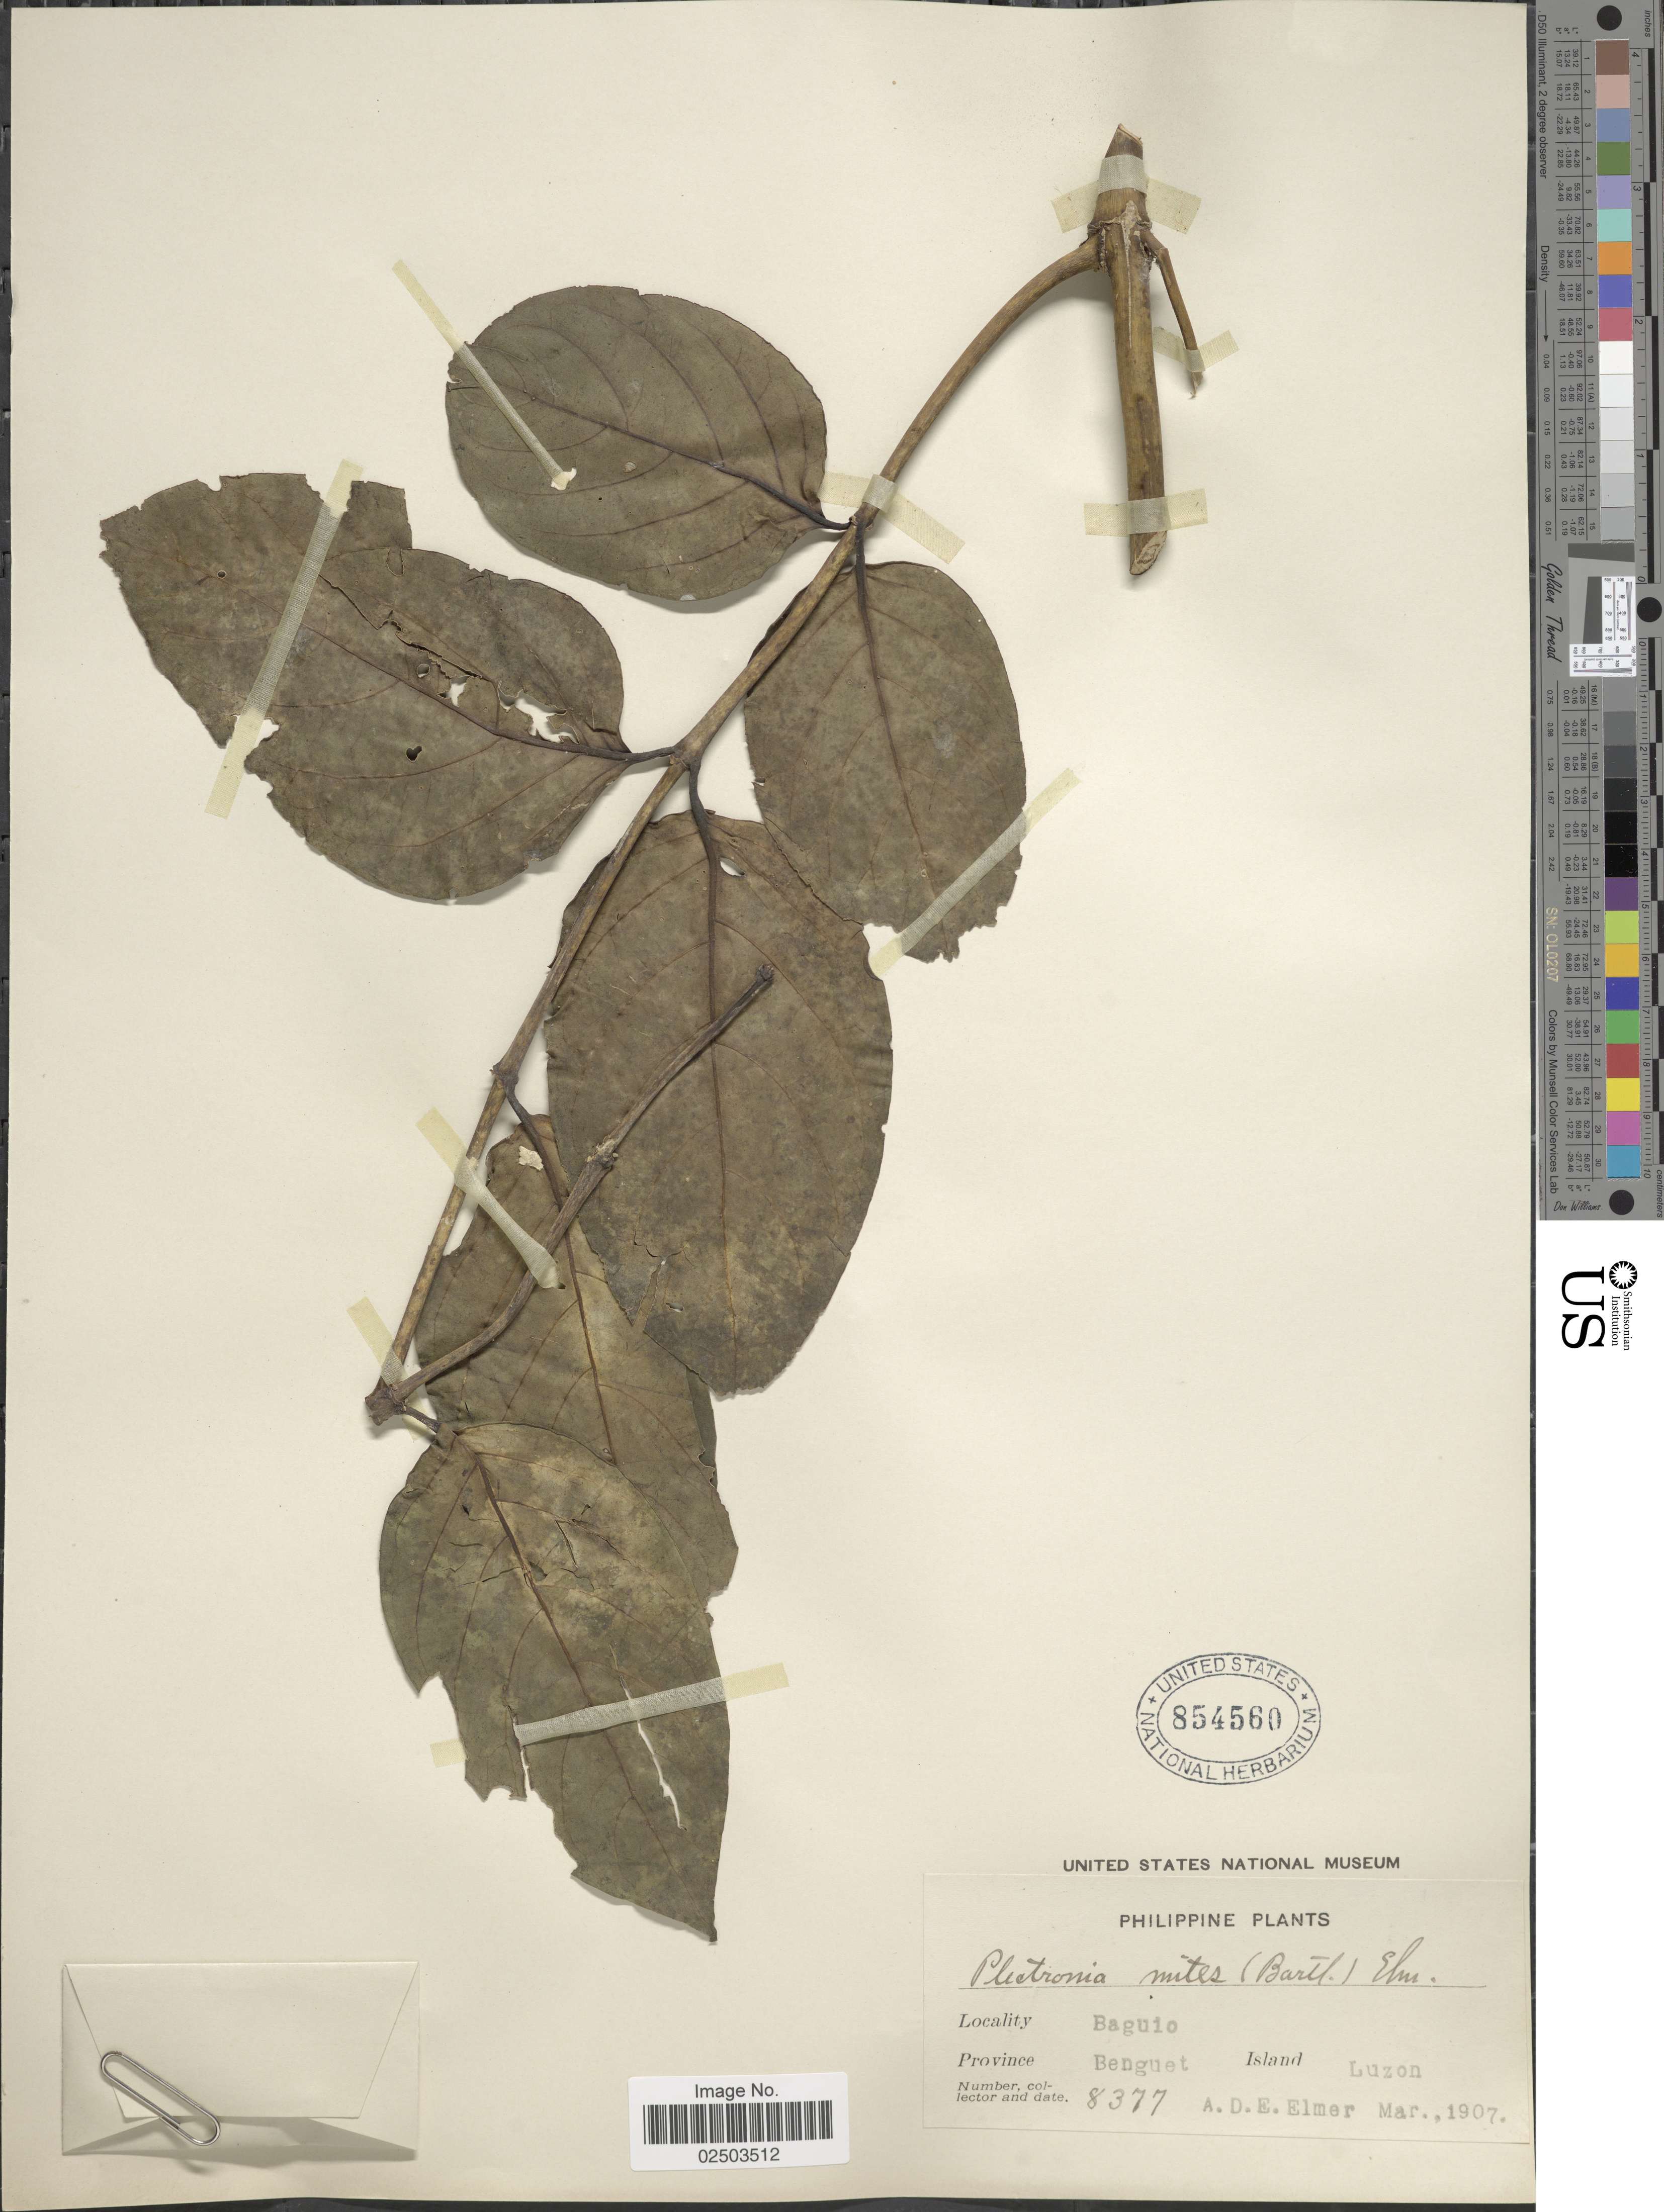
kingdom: Plantae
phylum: Tracheophyta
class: Magnoliopsida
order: Gentianales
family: Rubiaceae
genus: Canthium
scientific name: Canthium monstrosum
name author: (A. Rich.) Merr.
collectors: A. D. E. Elmer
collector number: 8377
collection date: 1907-03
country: Philippines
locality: Baguio, Province Benguet Island, Luzon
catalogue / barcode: US 854560